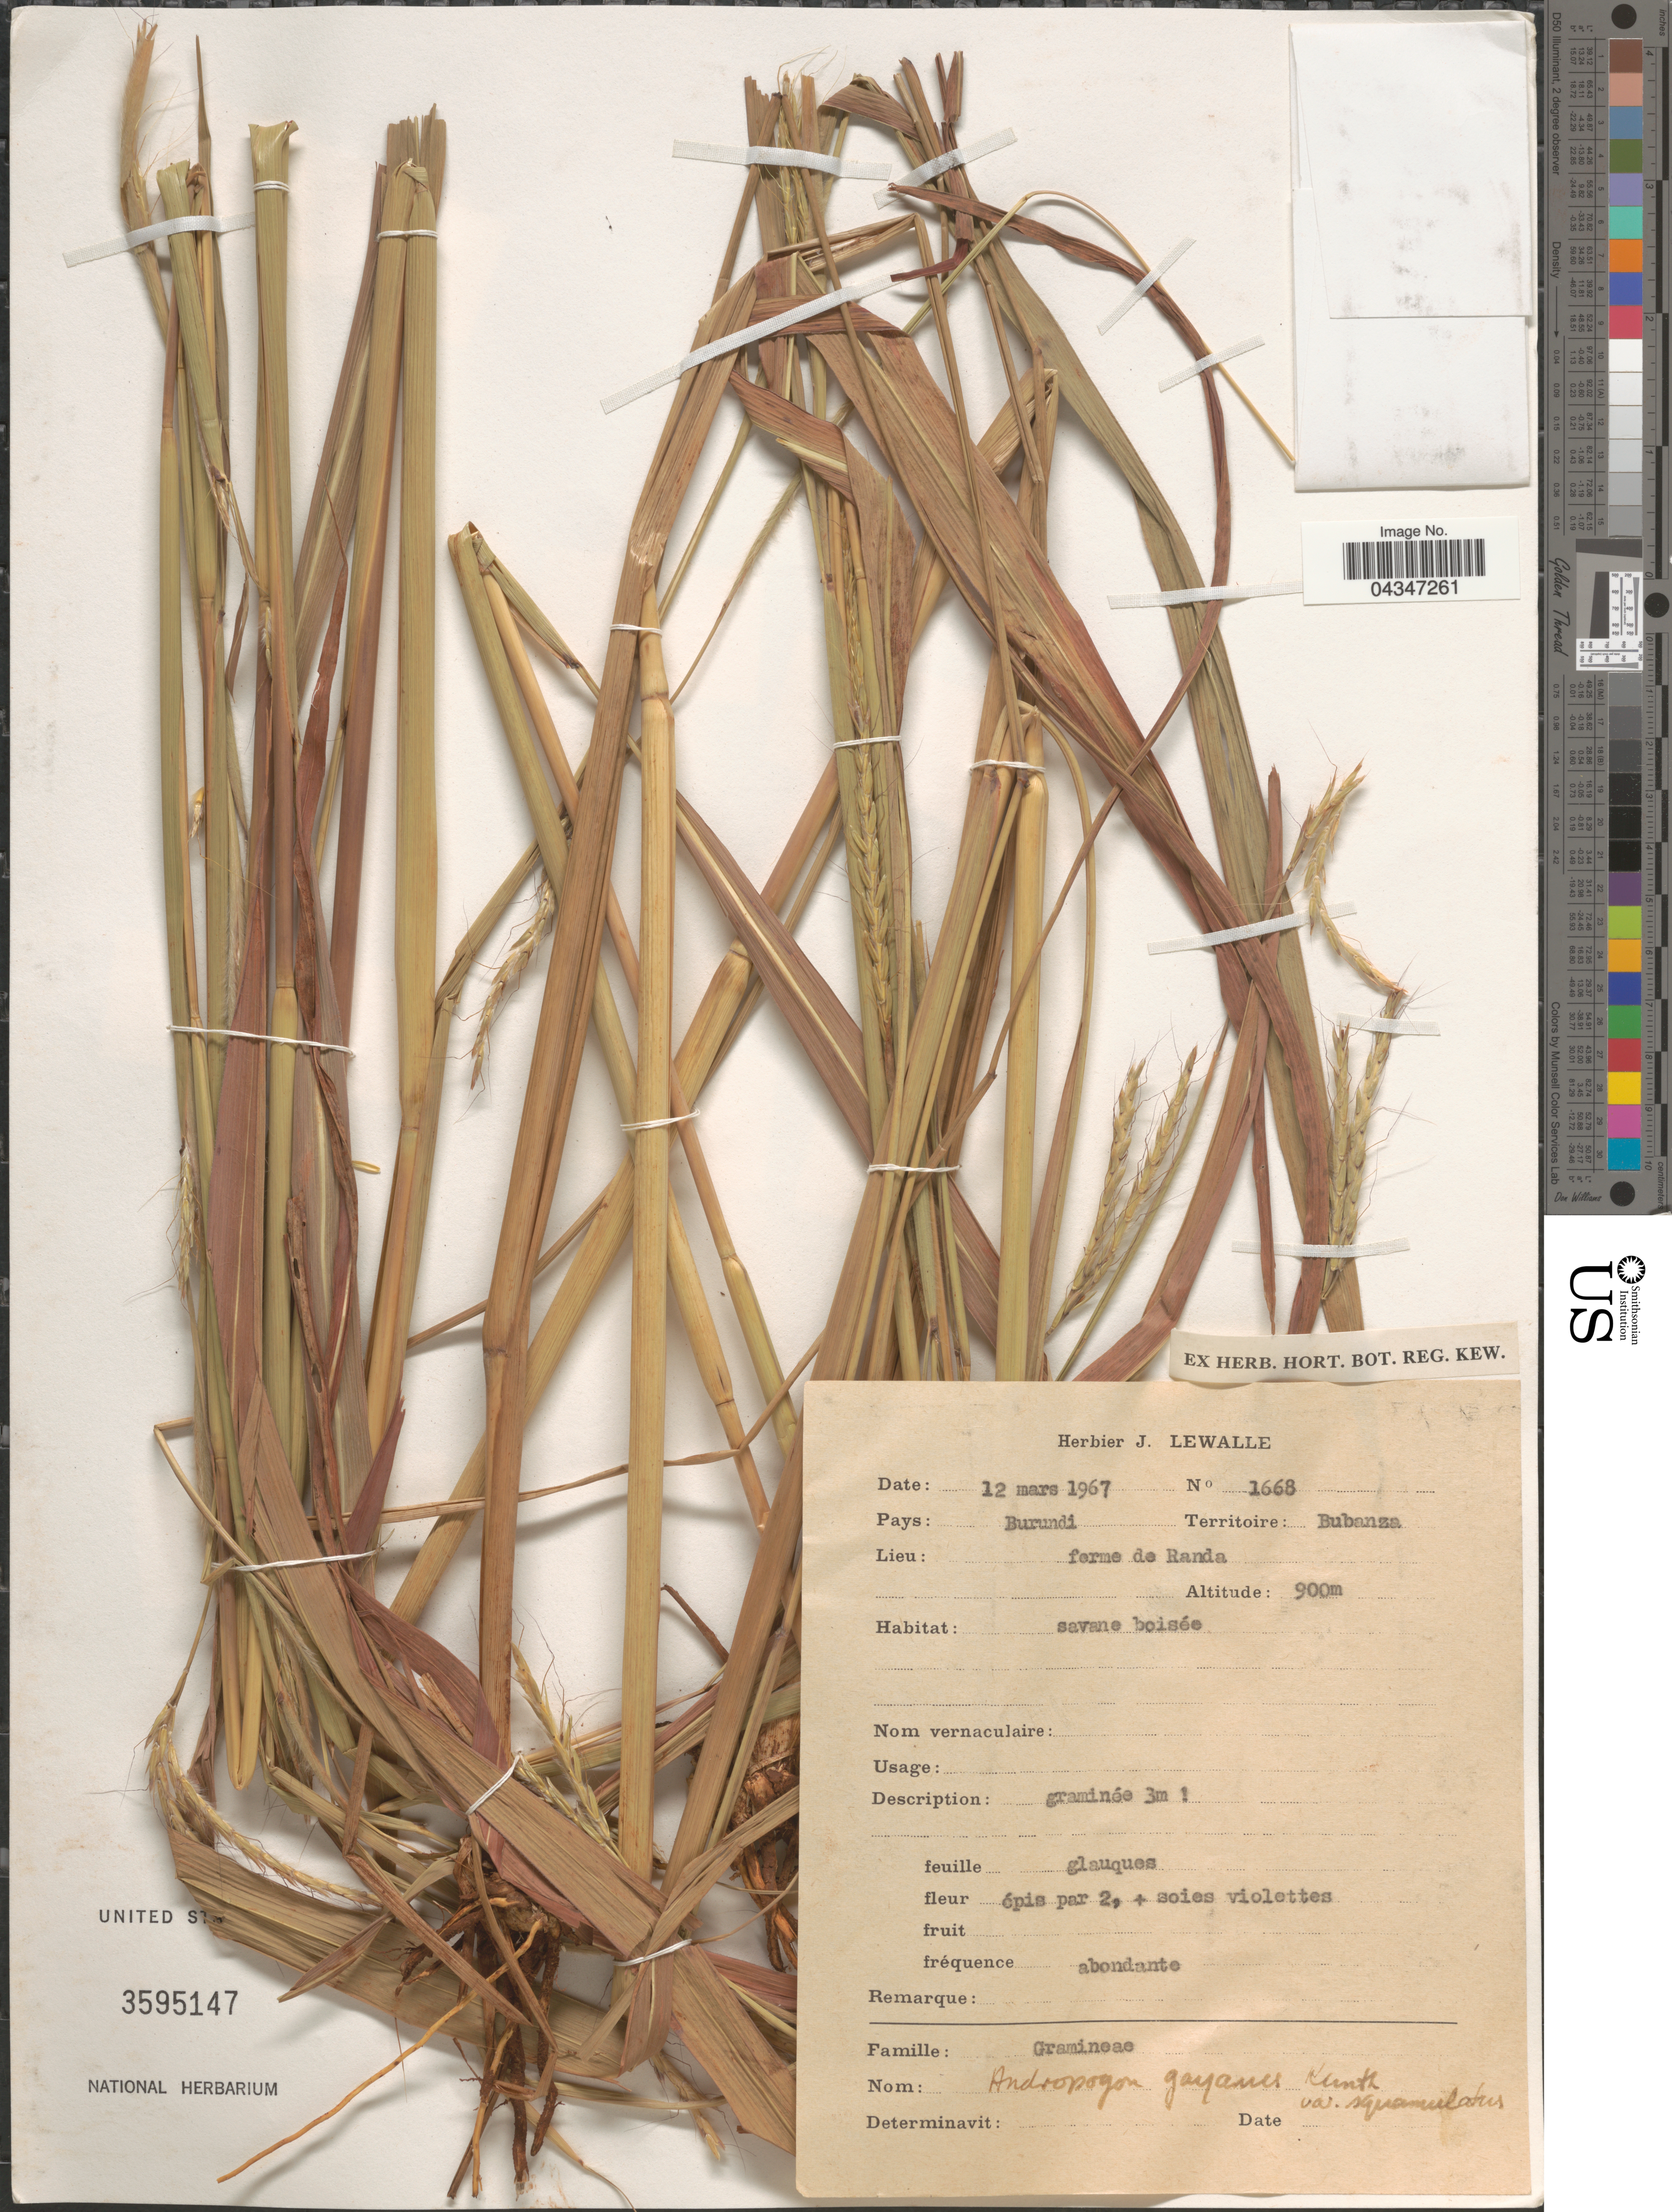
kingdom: Plantae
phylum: Tracheophyta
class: Liliopsida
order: Poales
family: Poaceae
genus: Andropogon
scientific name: Andropogon gayanus var. polycladus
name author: (Hack.) Clayton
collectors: Ex herb. J. Lewalle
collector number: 1668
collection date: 1967-03-12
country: Burundi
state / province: Bubanza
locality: Ferme de Randa.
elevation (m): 900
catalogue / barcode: US 3595147